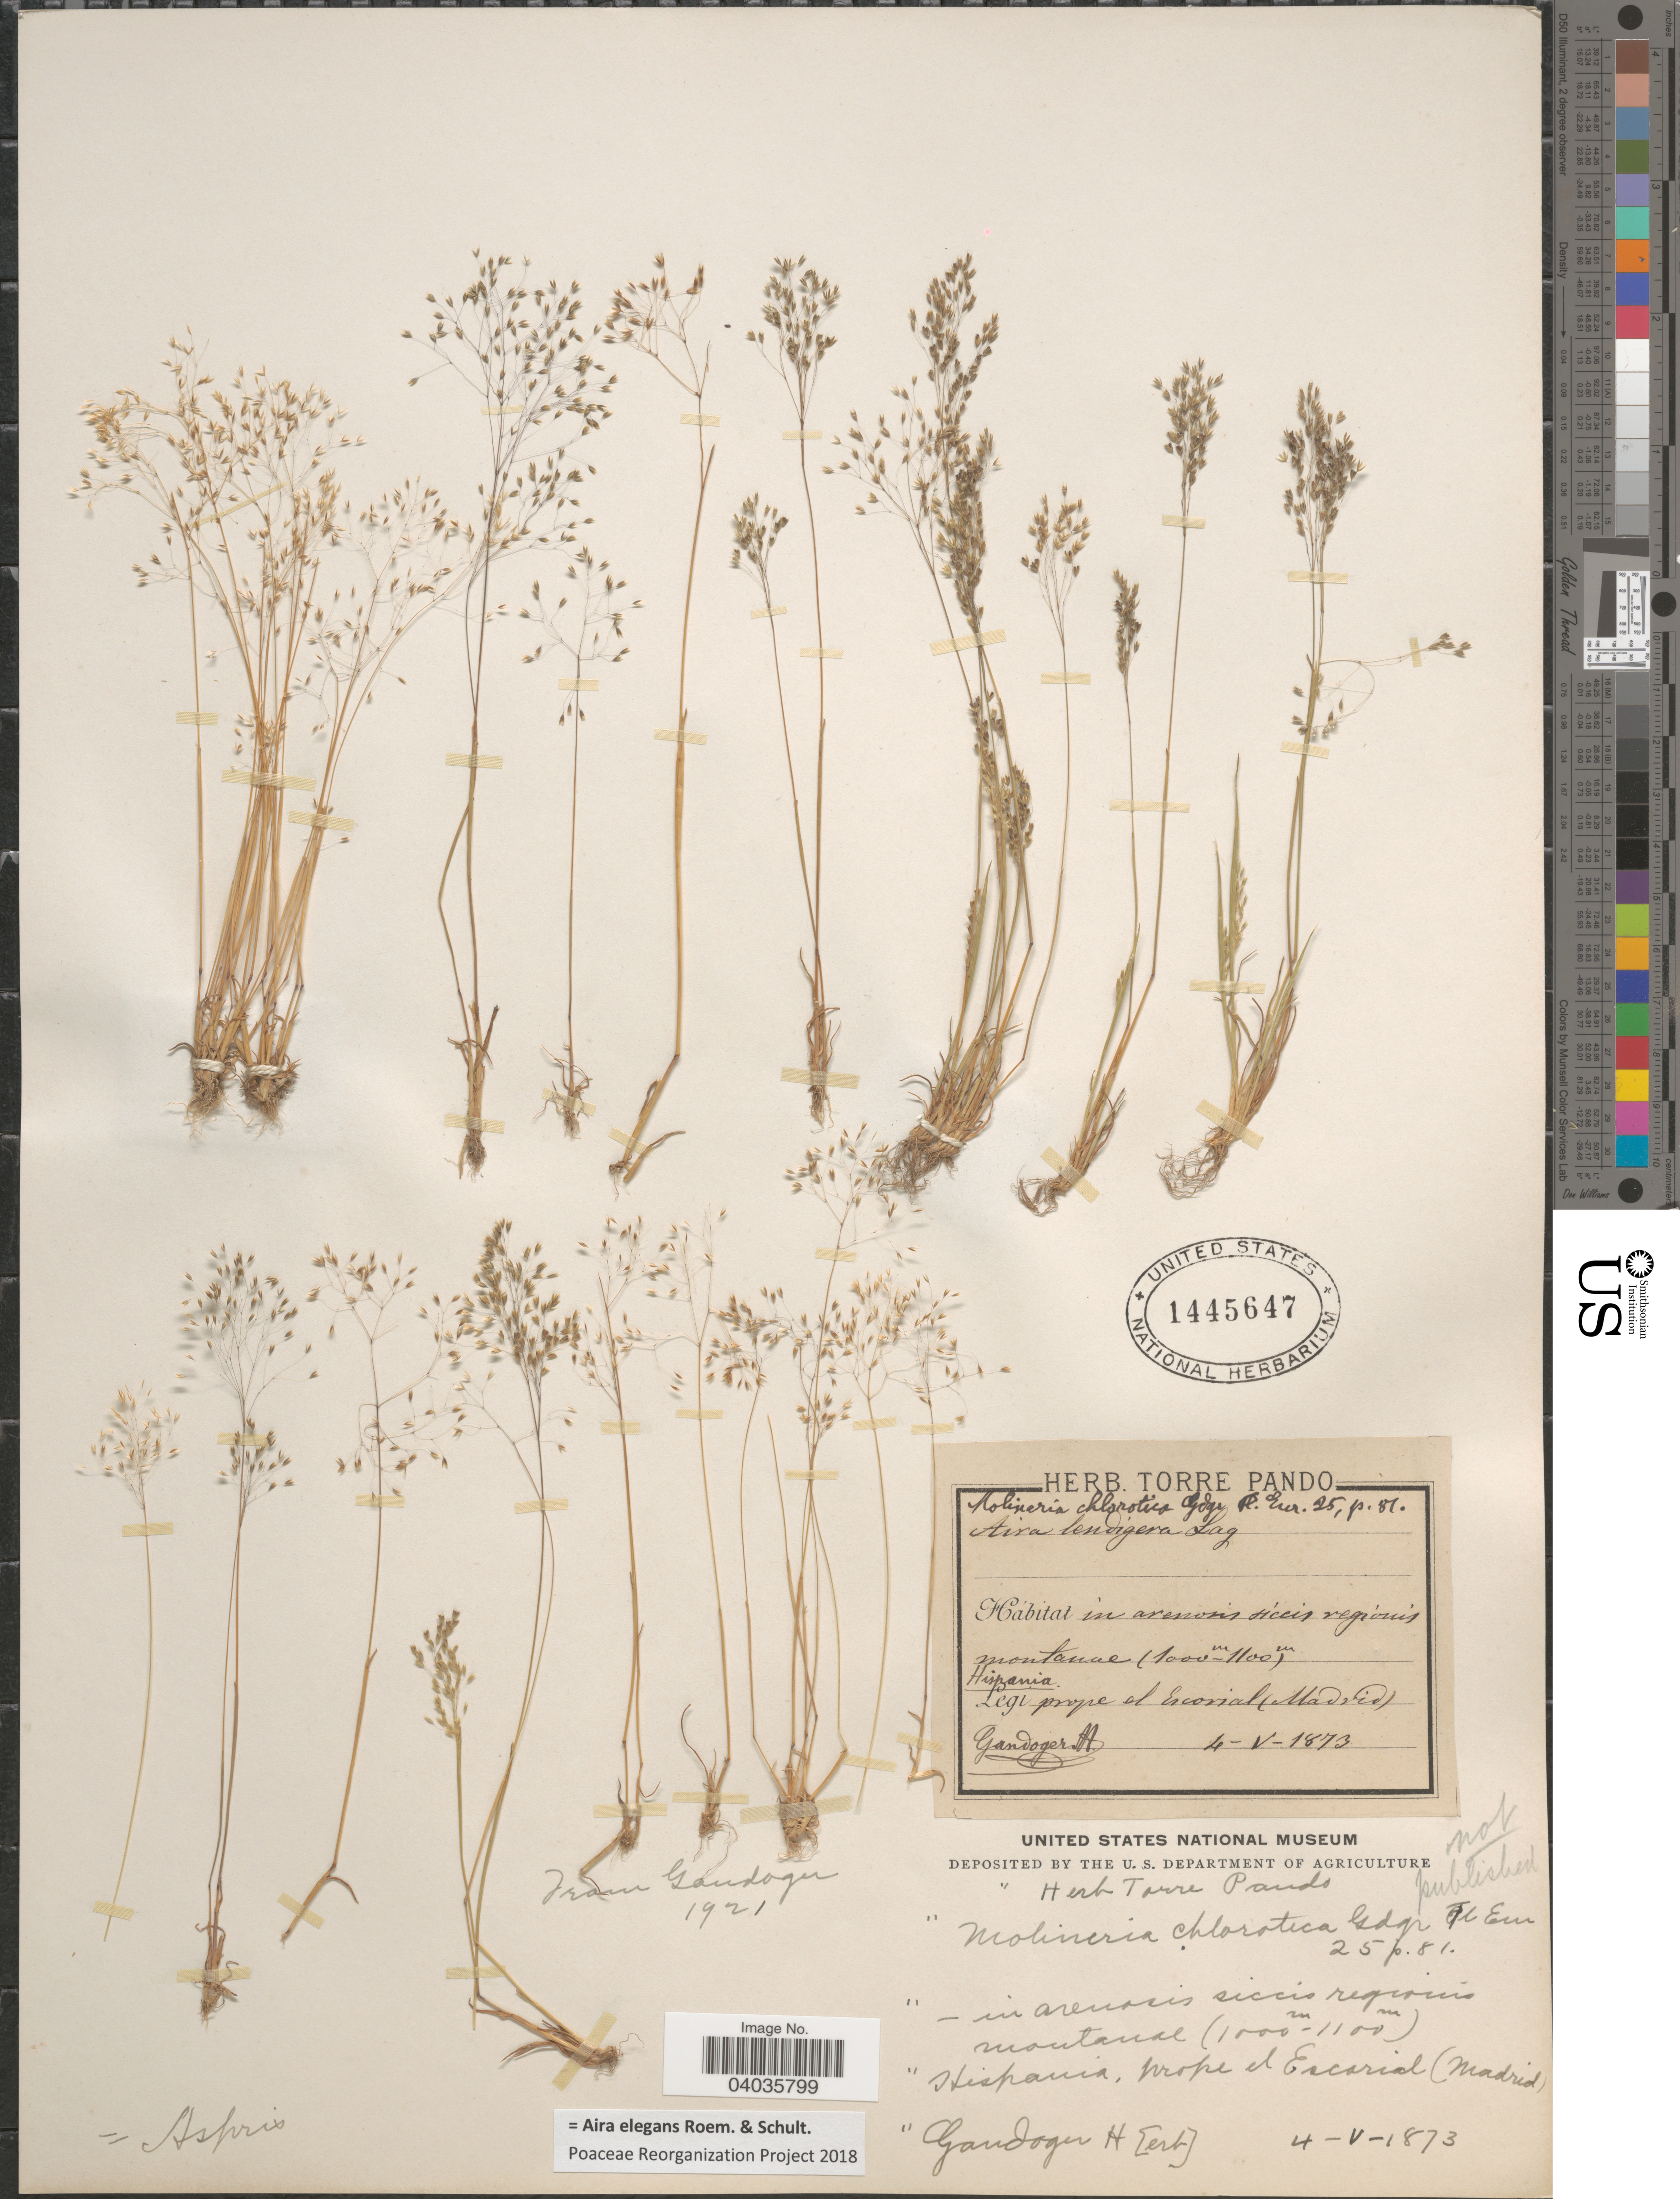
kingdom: Plantae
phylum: Tracheophyta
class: Liliopsida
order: Poales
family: Poaceae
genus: Aira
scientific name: Aira elegans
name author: L.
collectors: M. Gandoger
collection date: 1873-05-04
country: Spain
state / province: Madrid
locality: In arenosis siccis regionis montanae. Hispania. Prope el Escorial (Madrid).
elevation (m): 1000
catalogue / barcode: US 1445647